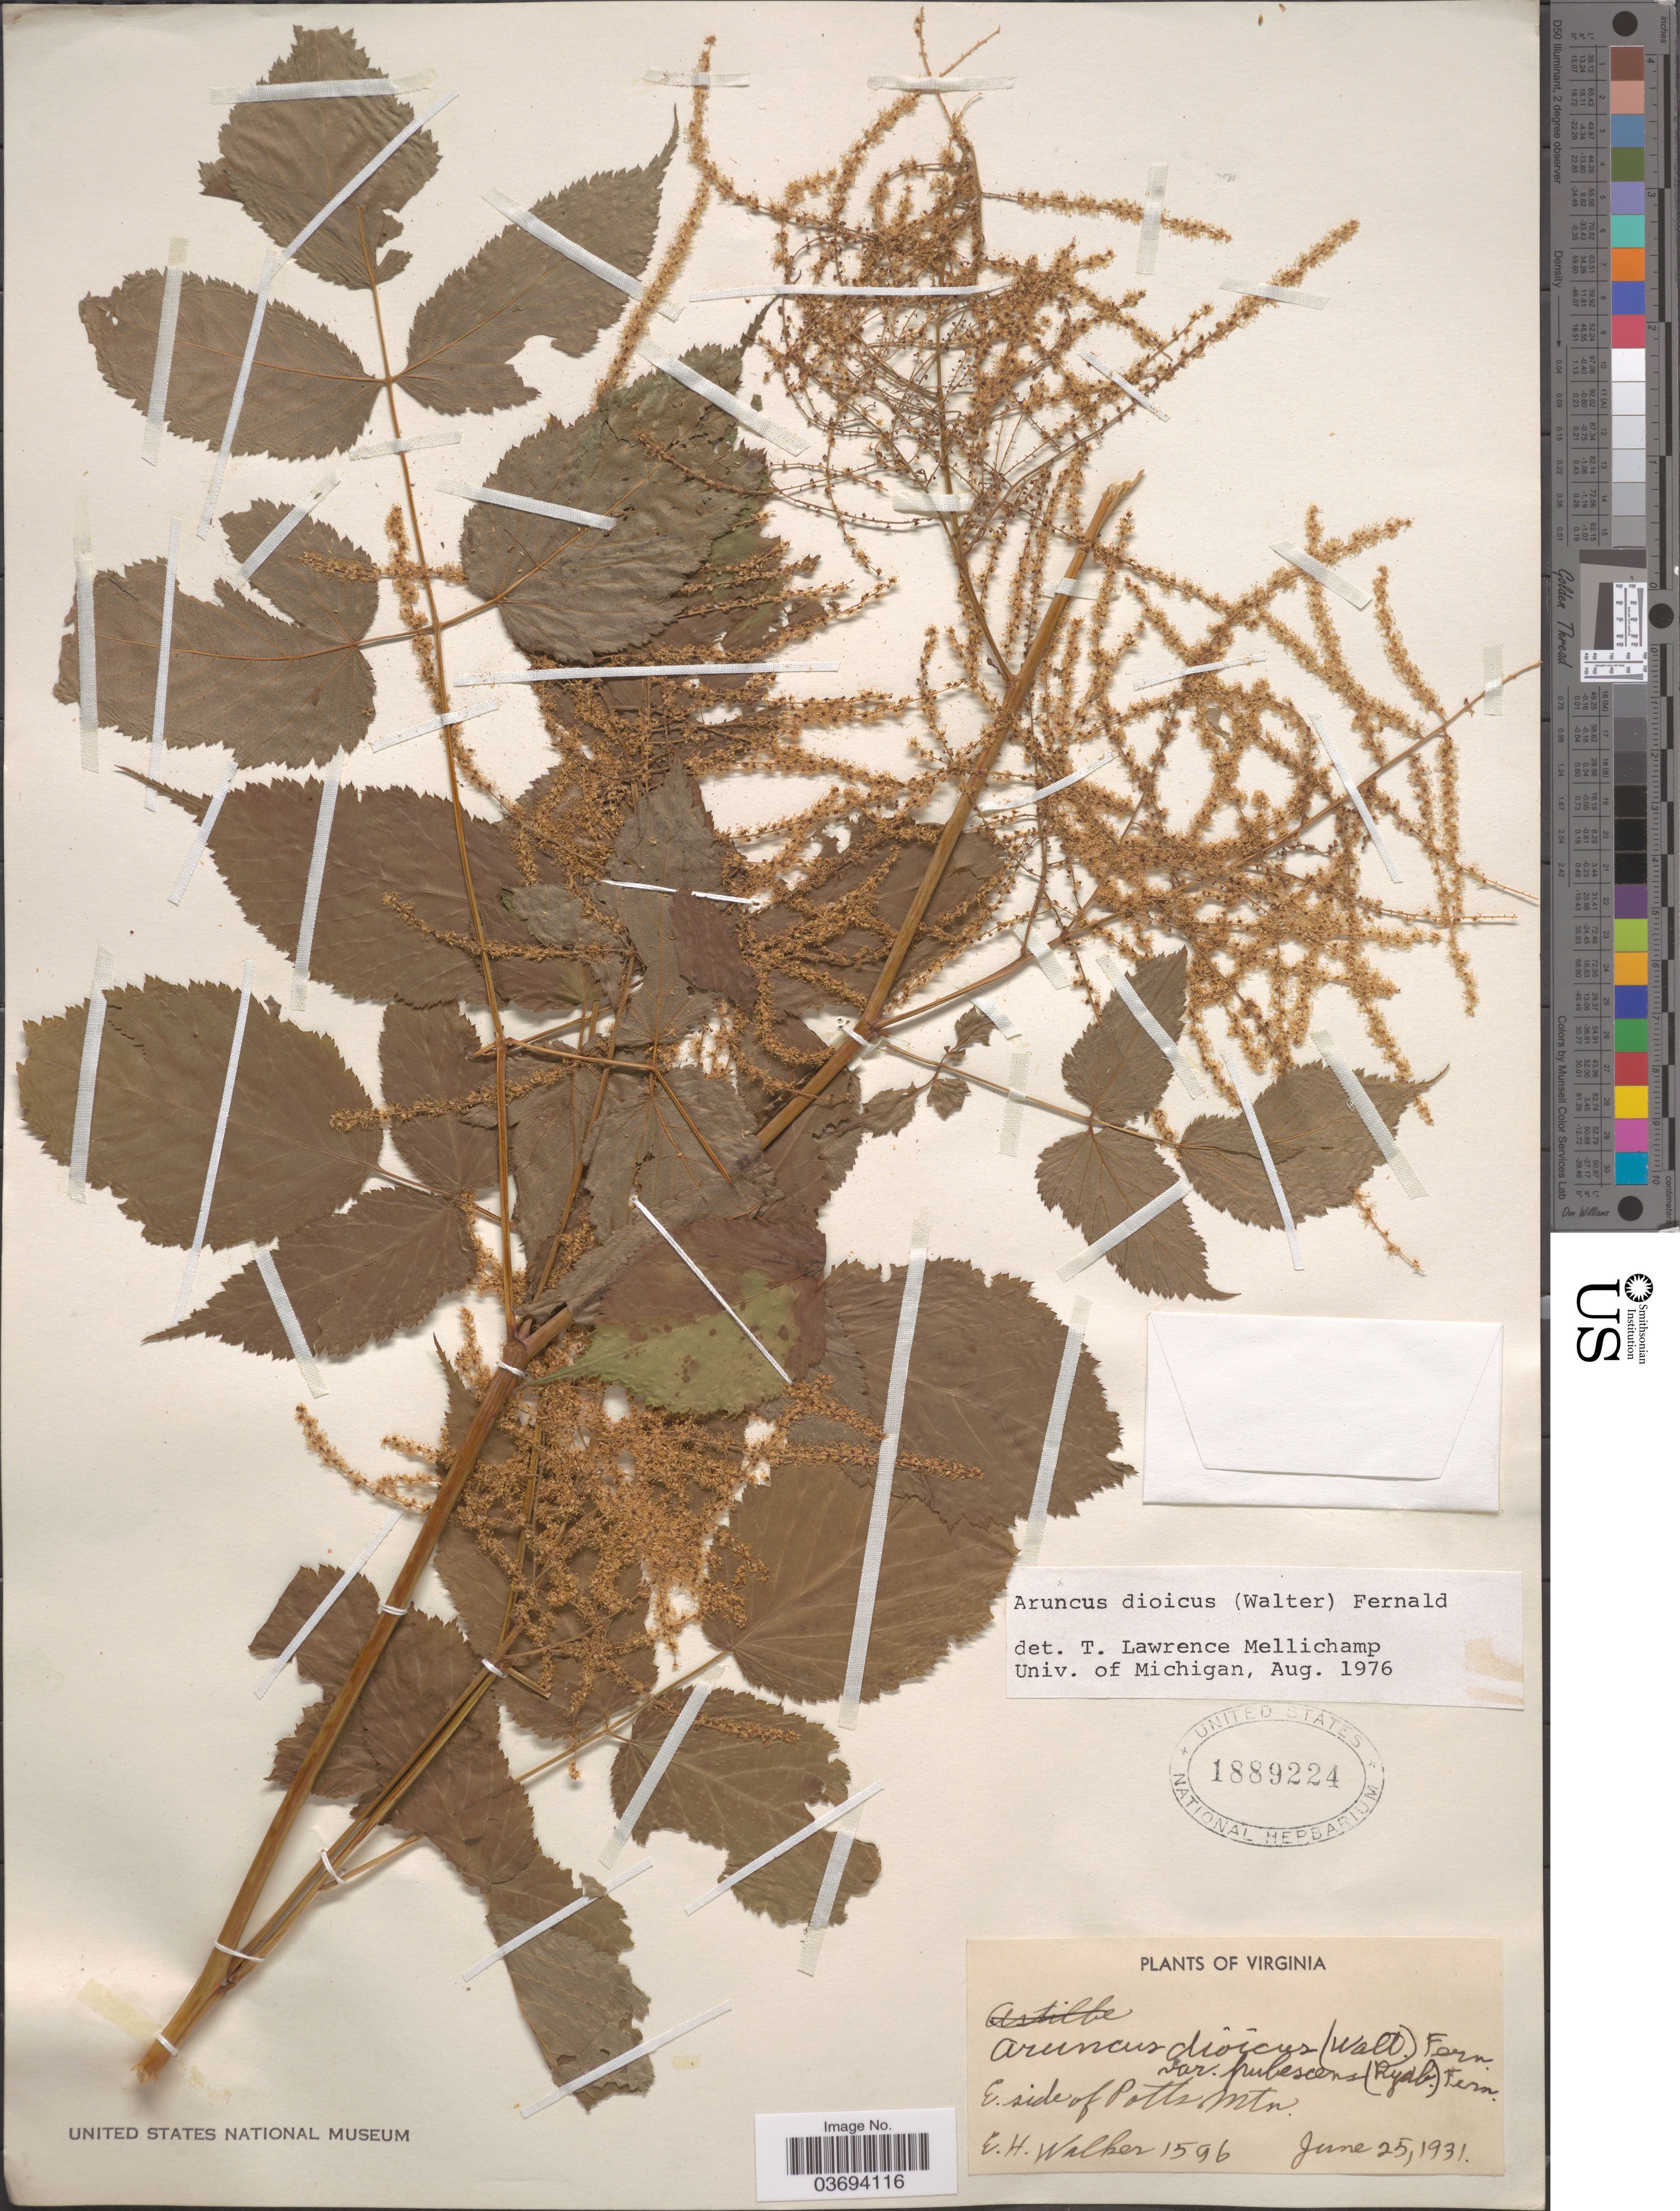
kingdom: Plantae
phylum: Tracheophyta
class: Magnoliopsida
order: Rosales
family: Rosaceae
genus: Aruncus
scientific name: Aruncus dioicus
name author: (Walter) Fernald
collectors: E. H. Walker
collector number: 1596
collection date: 1931-06-25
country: United States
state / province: Virginia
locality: E. side of Potts Mtn.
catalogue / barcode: US 1889224